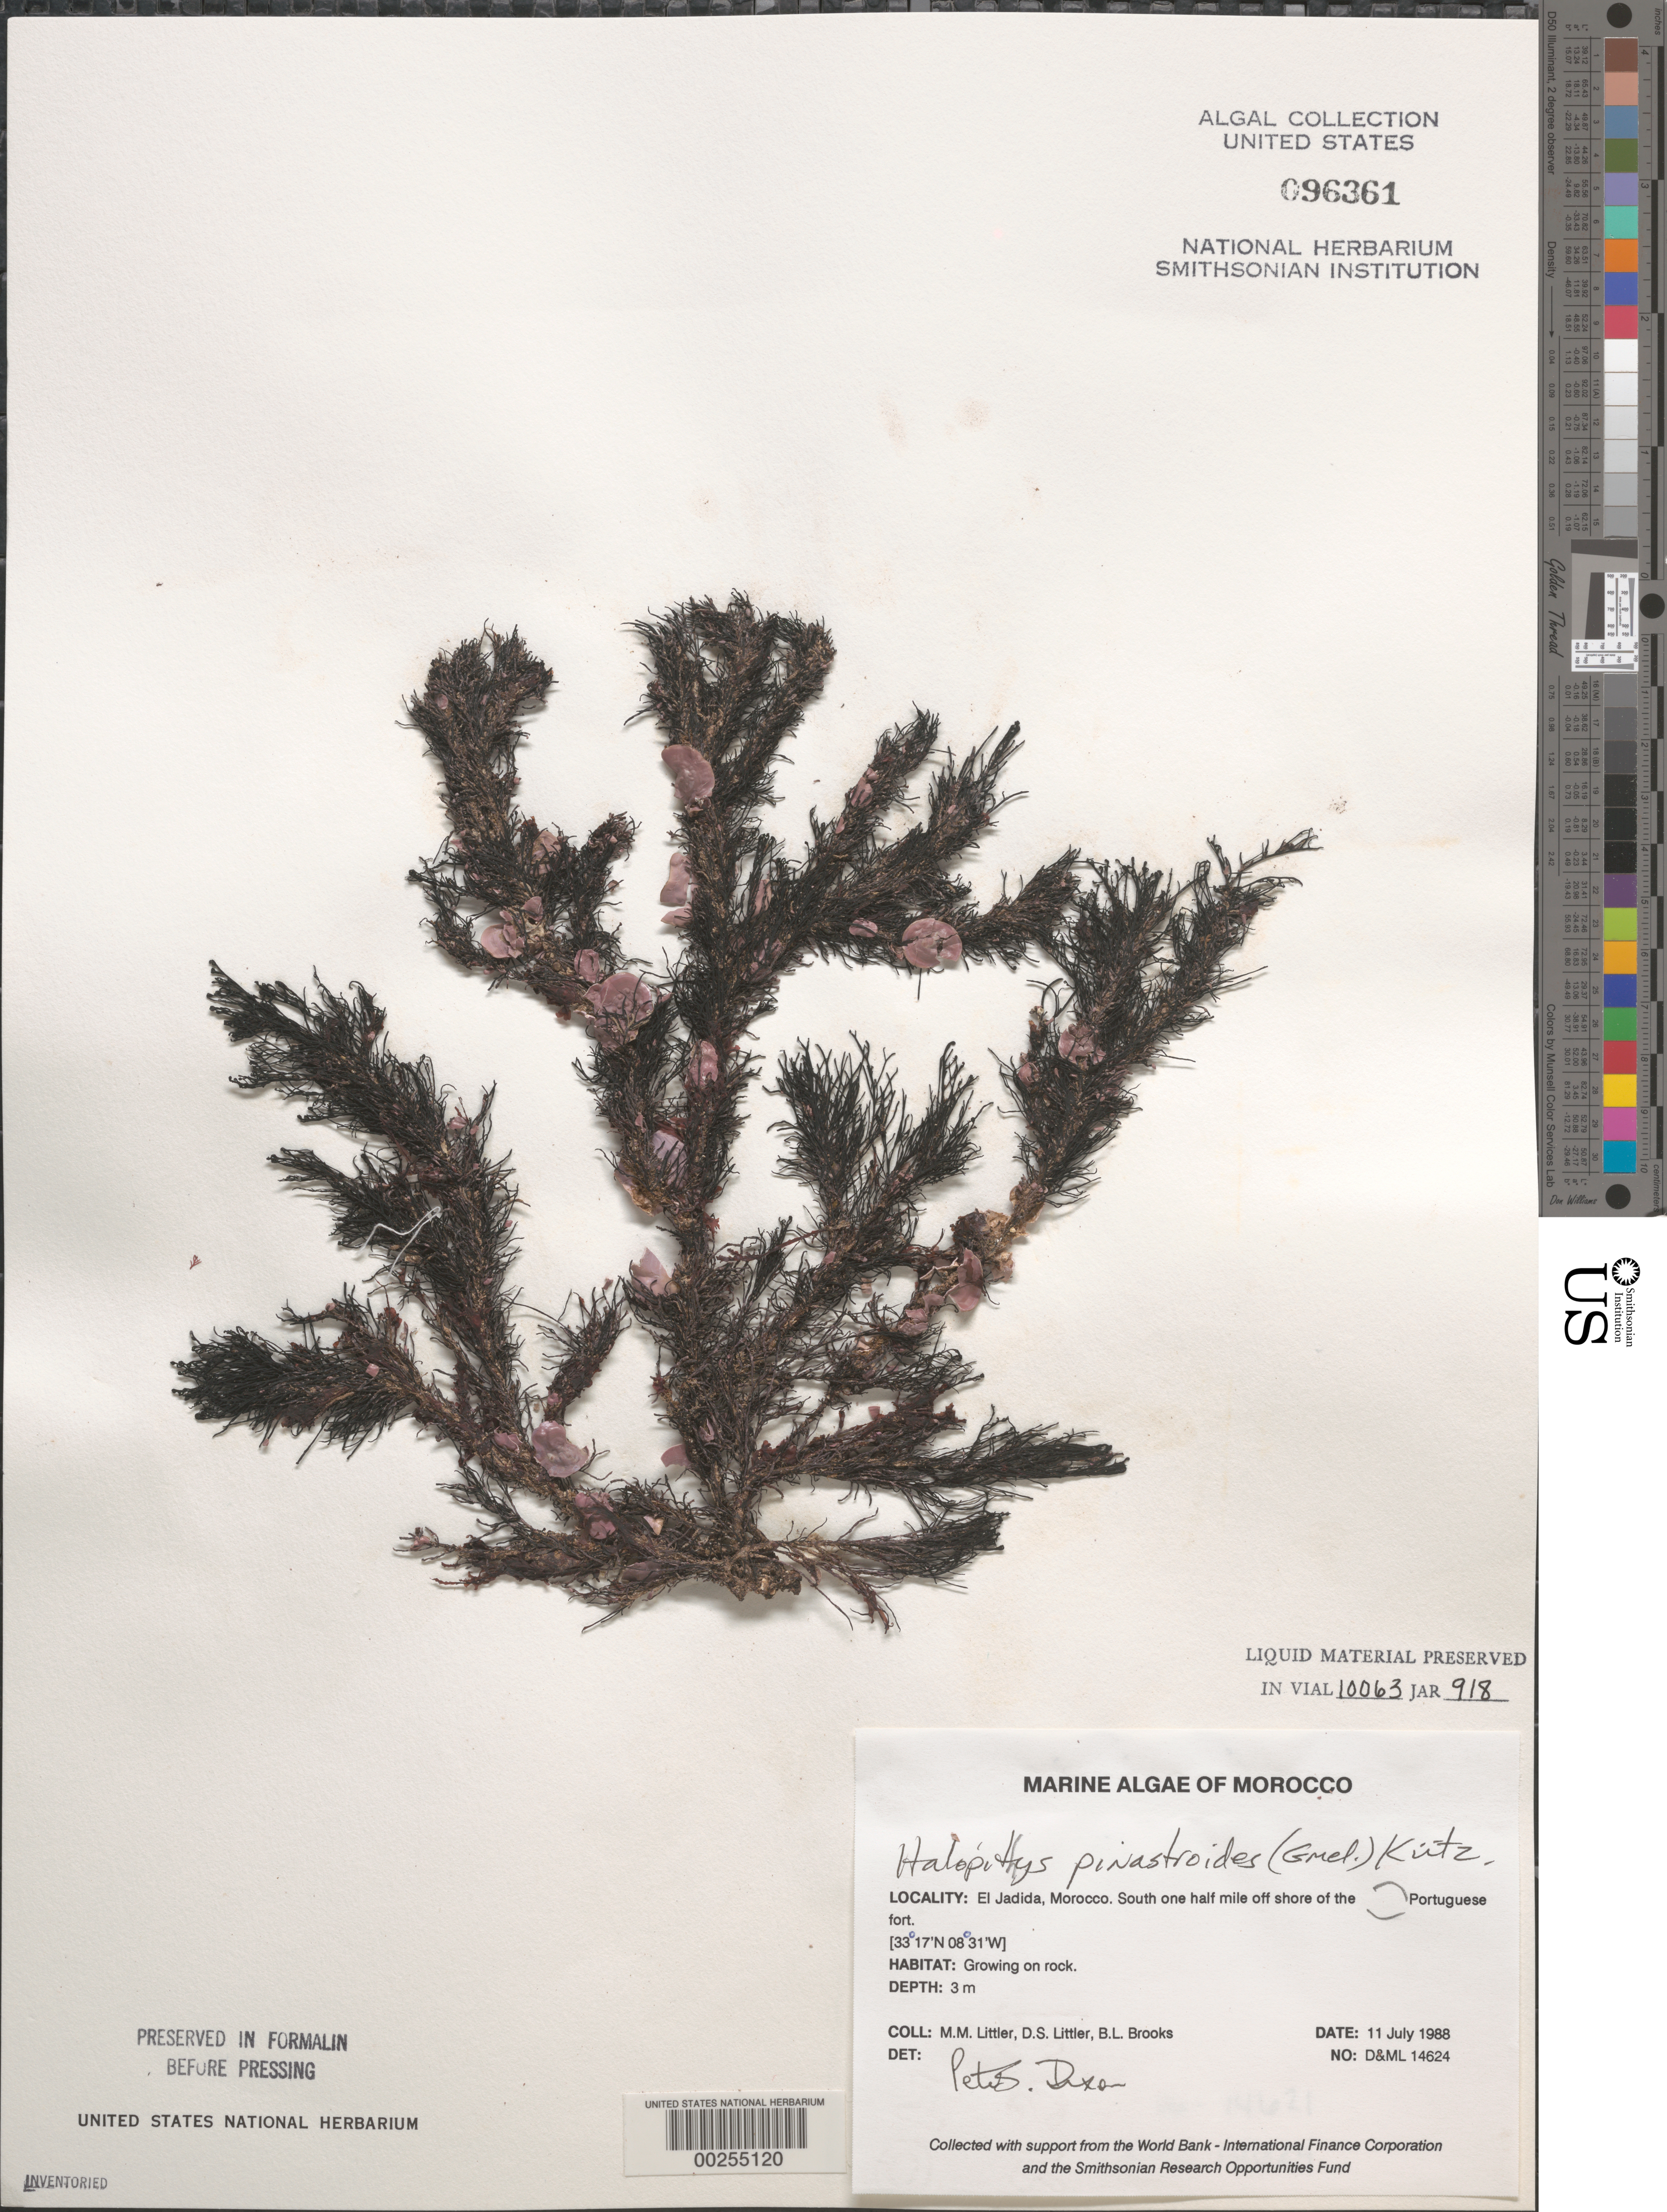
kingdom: Plantae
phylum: Rhodophyta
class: Florideophyceae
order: Ceramiales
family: Rhodomelaceae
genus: Halopithys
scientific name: Halopithys incurvus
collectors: M. M. Littler, D. S. Littler & B. Brooks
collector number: D&ML 14624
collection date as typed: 11 Jul 1988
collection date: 1988-07-11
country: Morocco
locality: El Jadida, 0.5 mile south off Portuguese Fort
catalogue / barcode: US 96361